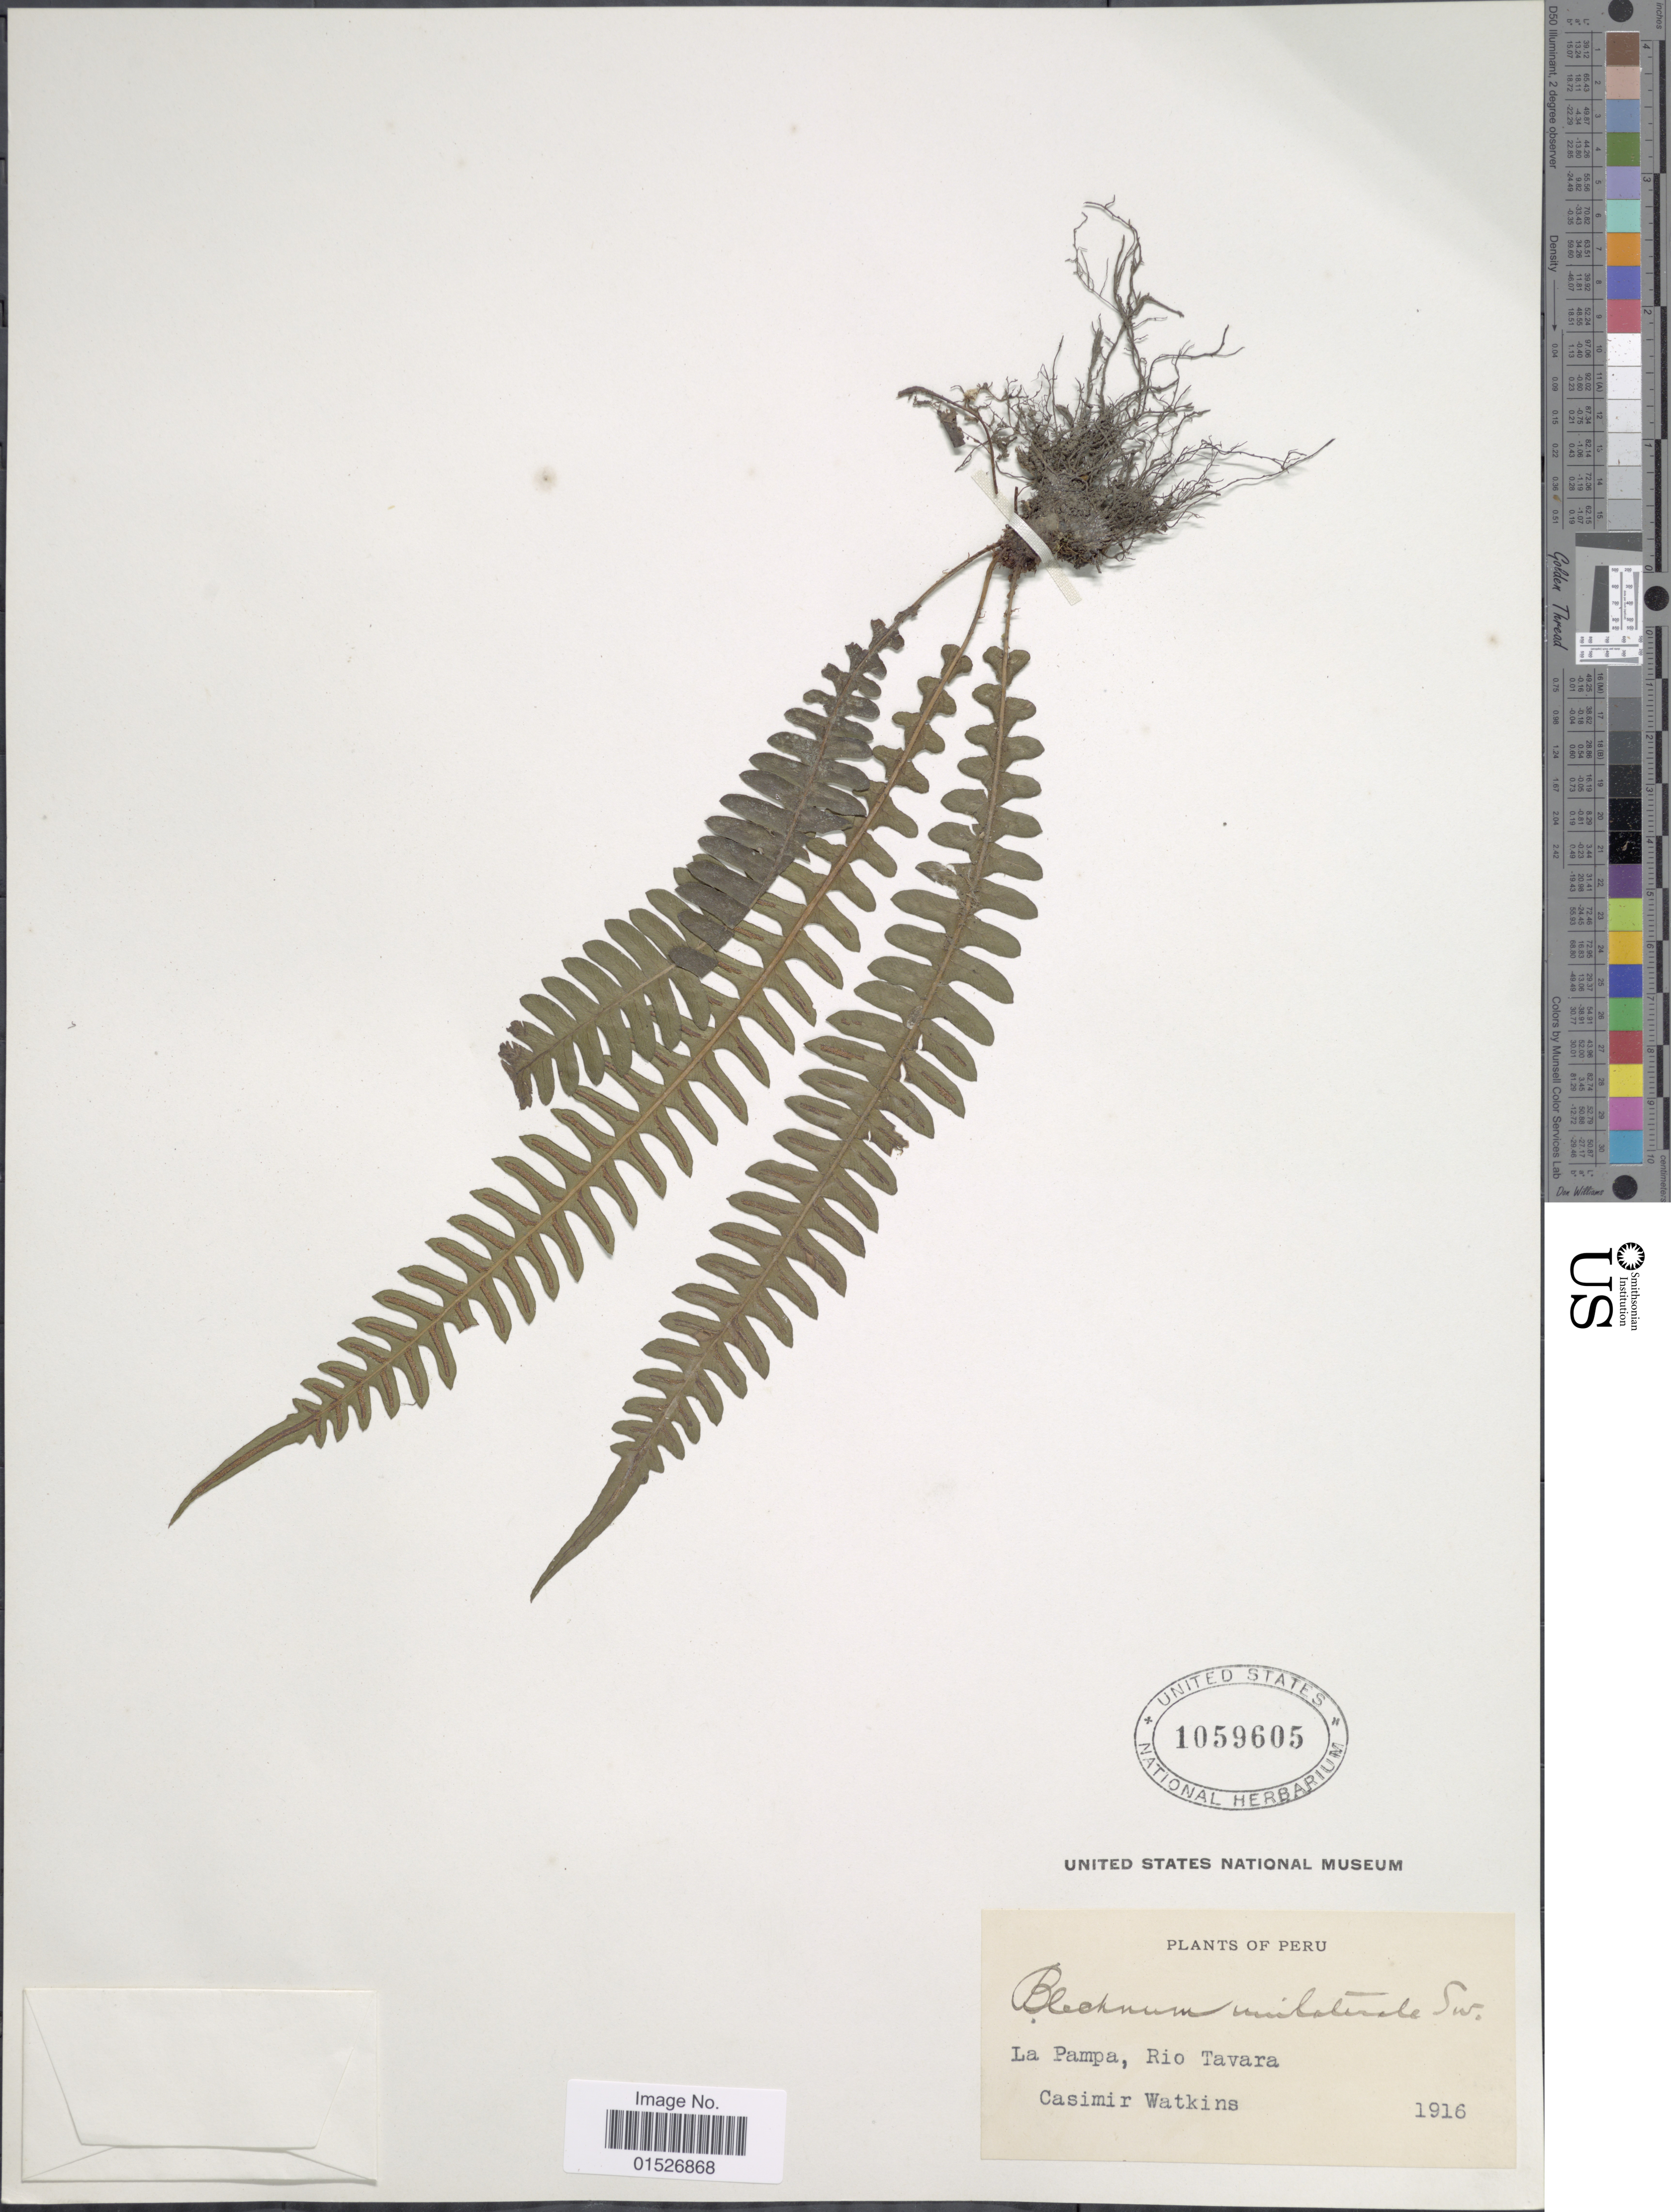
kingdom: Plantae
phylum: Tracheophyta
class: Polypodiopsida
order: Polypodiales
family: Blechnaceae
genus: Blechnum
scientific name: Blechnum polypodioides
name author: Raddi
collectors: C. Watkins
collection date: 1916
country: Peru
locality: La Pampa, Rio Tavara.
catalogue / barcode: US 1059605